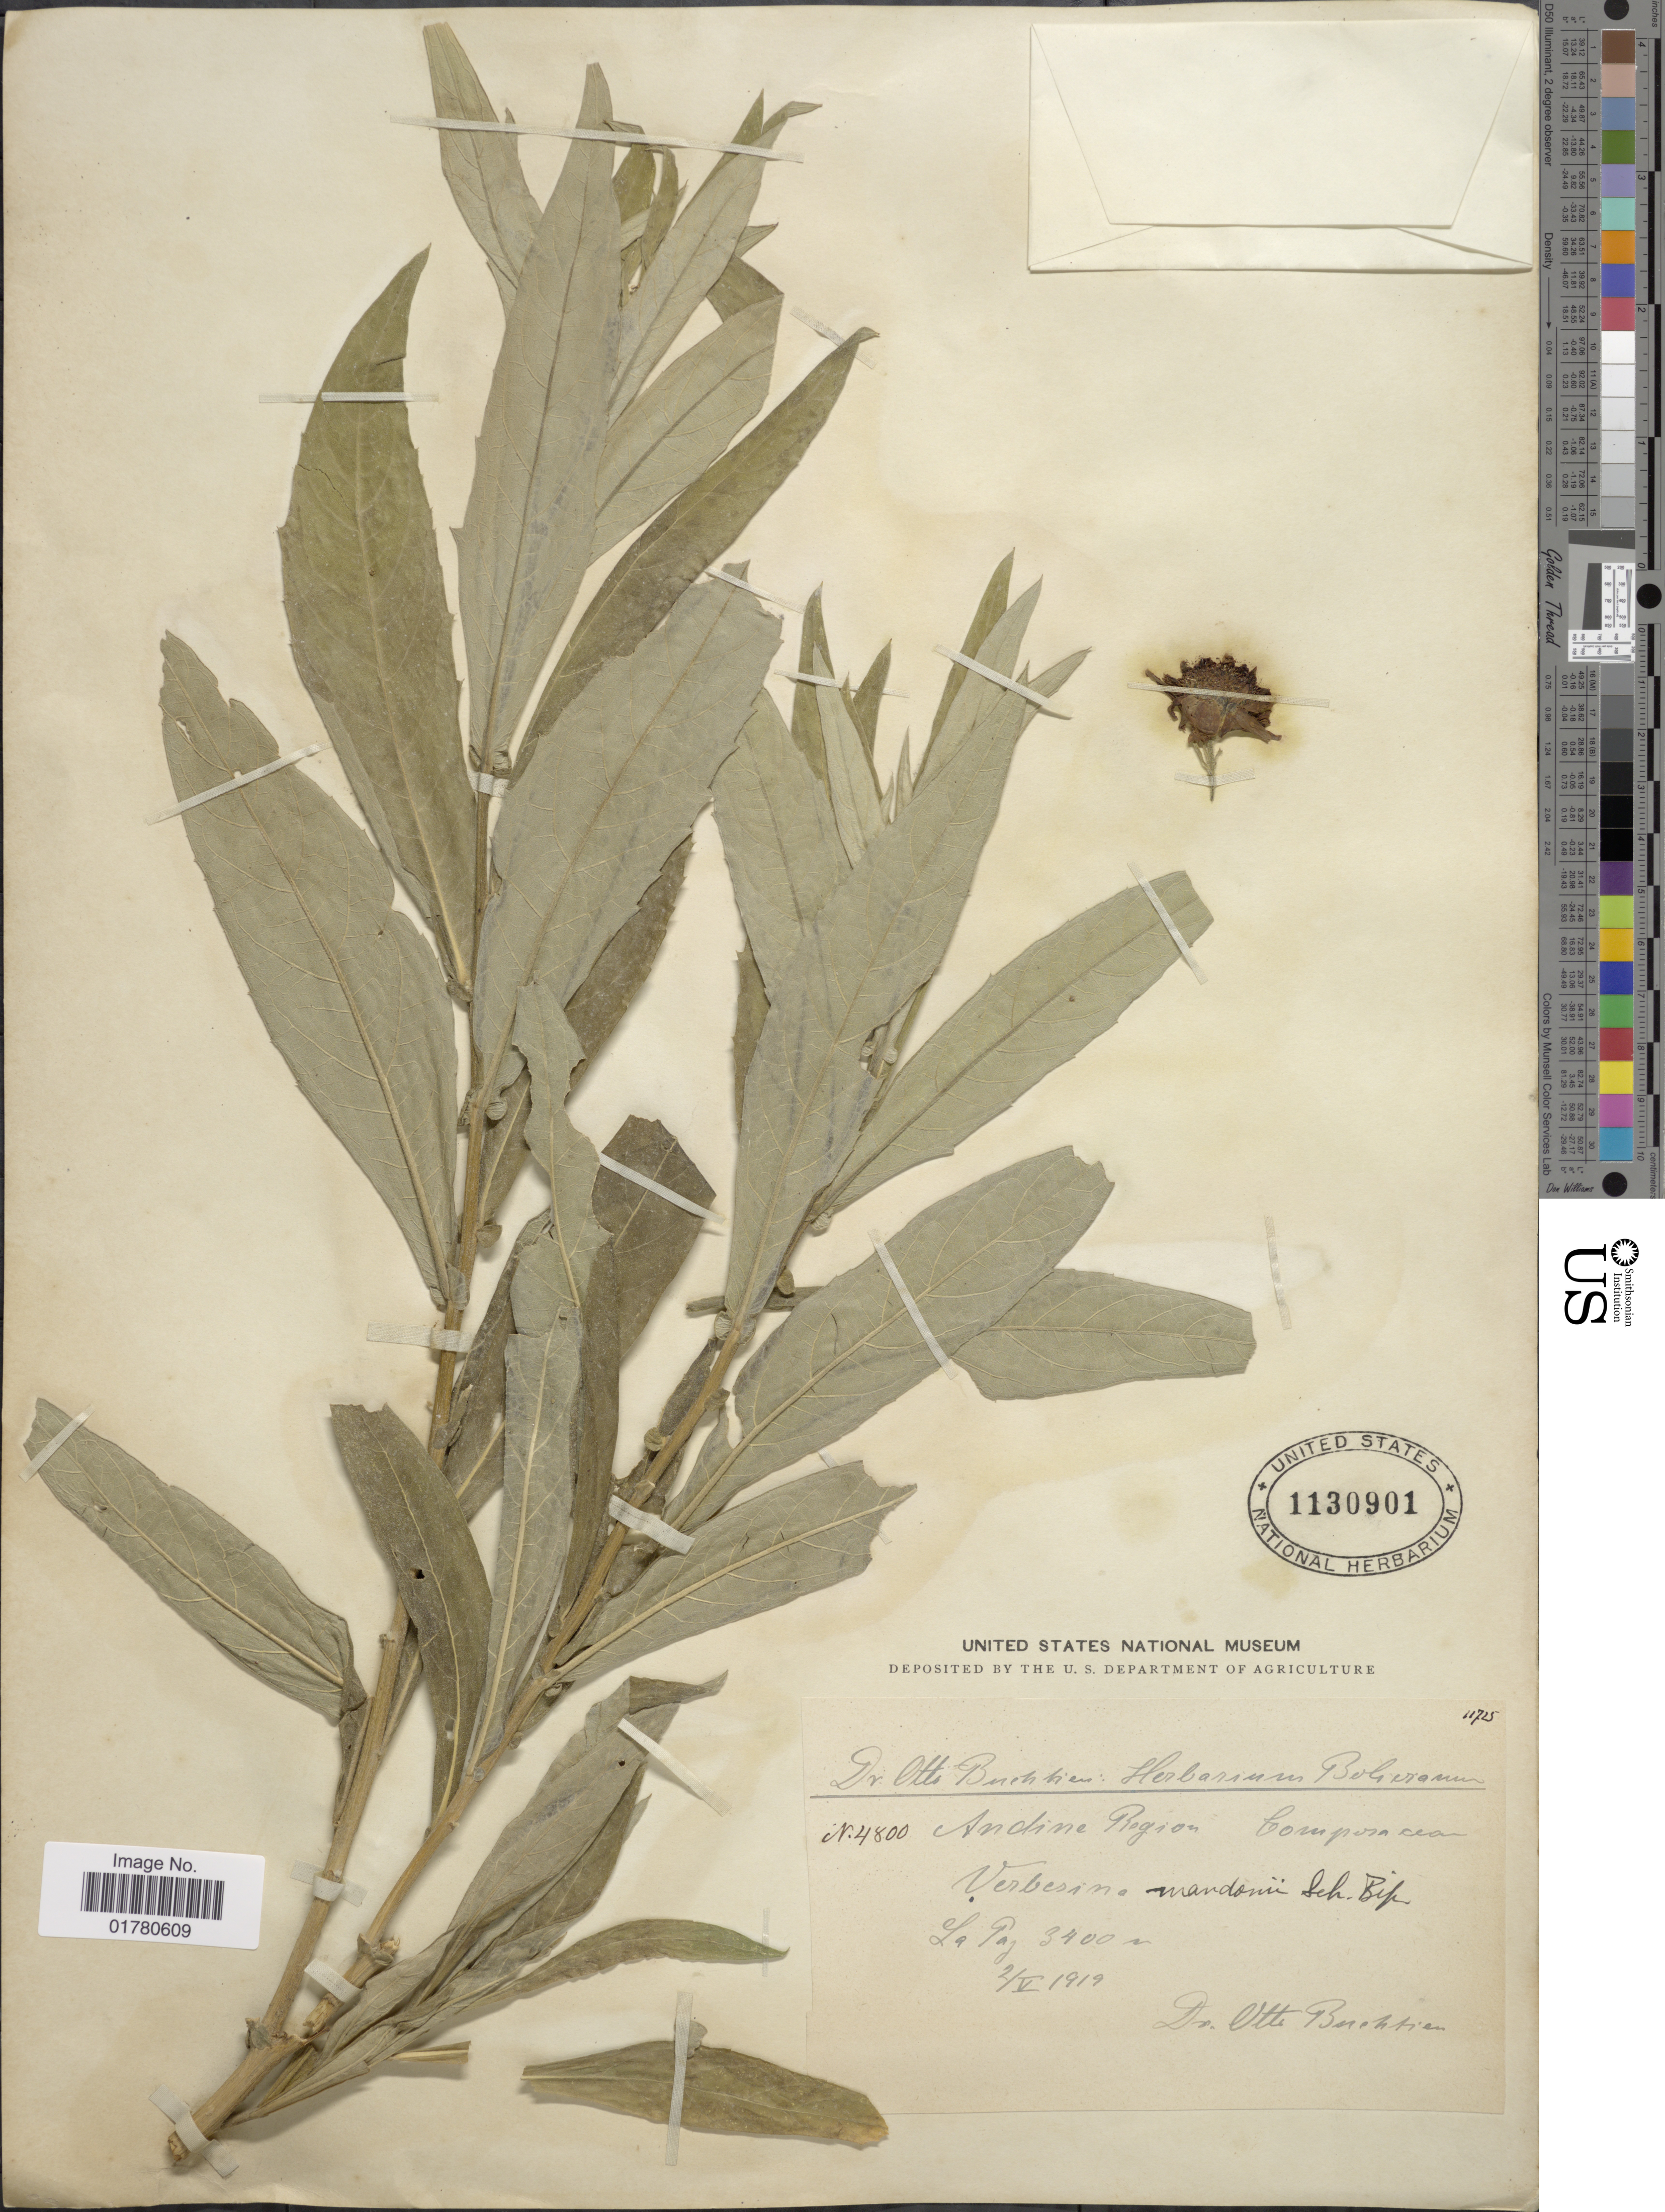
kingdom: Plantae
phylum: Tracheophyta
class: Magnoliopsida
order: Asterales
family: Asteraceae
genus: Verbesina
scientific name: Verbesina boliviana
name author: Klatt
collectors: O. Buchtien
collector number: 4800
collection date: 1919-05-02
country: Bolivia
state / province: La Paz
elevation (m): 3400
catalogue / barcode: US 1130901